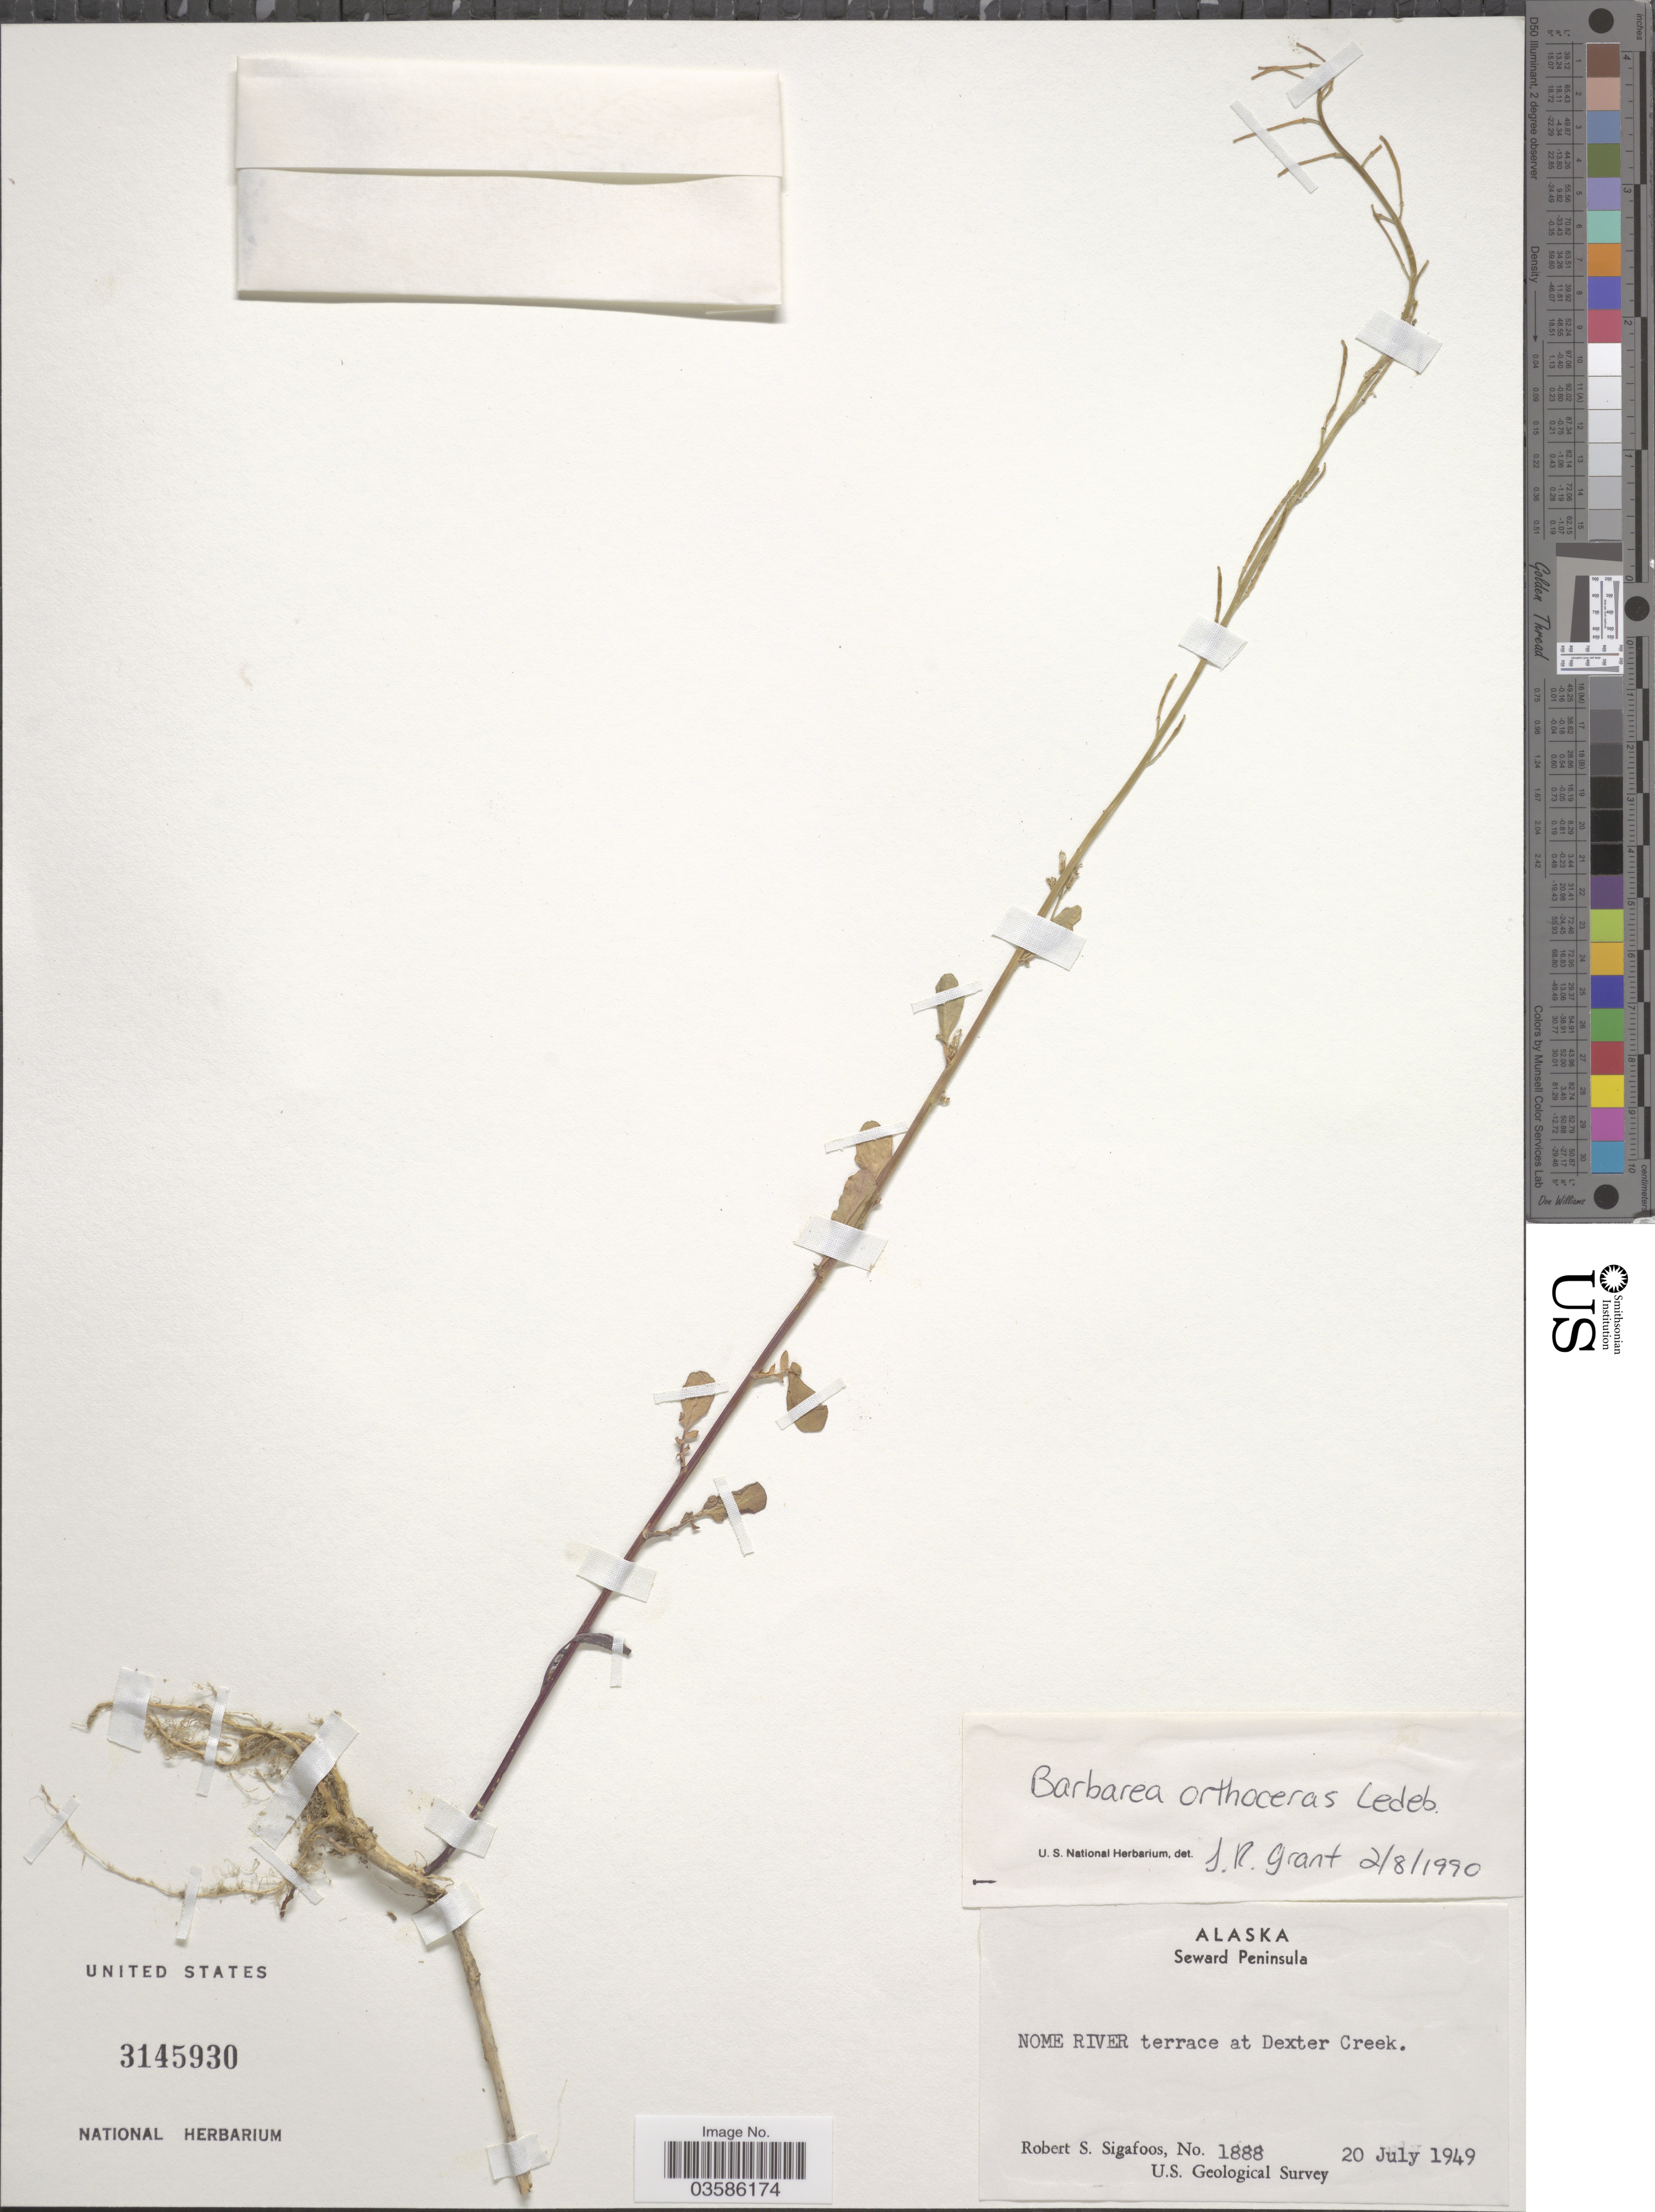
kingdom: Plantae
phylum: Tracheophyta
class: Magnoliopsida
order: Brassicales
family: Brassicaceae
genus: Barbarea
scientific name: Barbarea orthoceras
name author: Ledeb.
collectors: R. Sigafoos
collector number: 1888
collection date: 1949-07-20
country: United States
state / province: Alaska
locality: Seward Peninsula. Nome River terrace at Dexter Creek.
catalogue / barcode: US 3145930